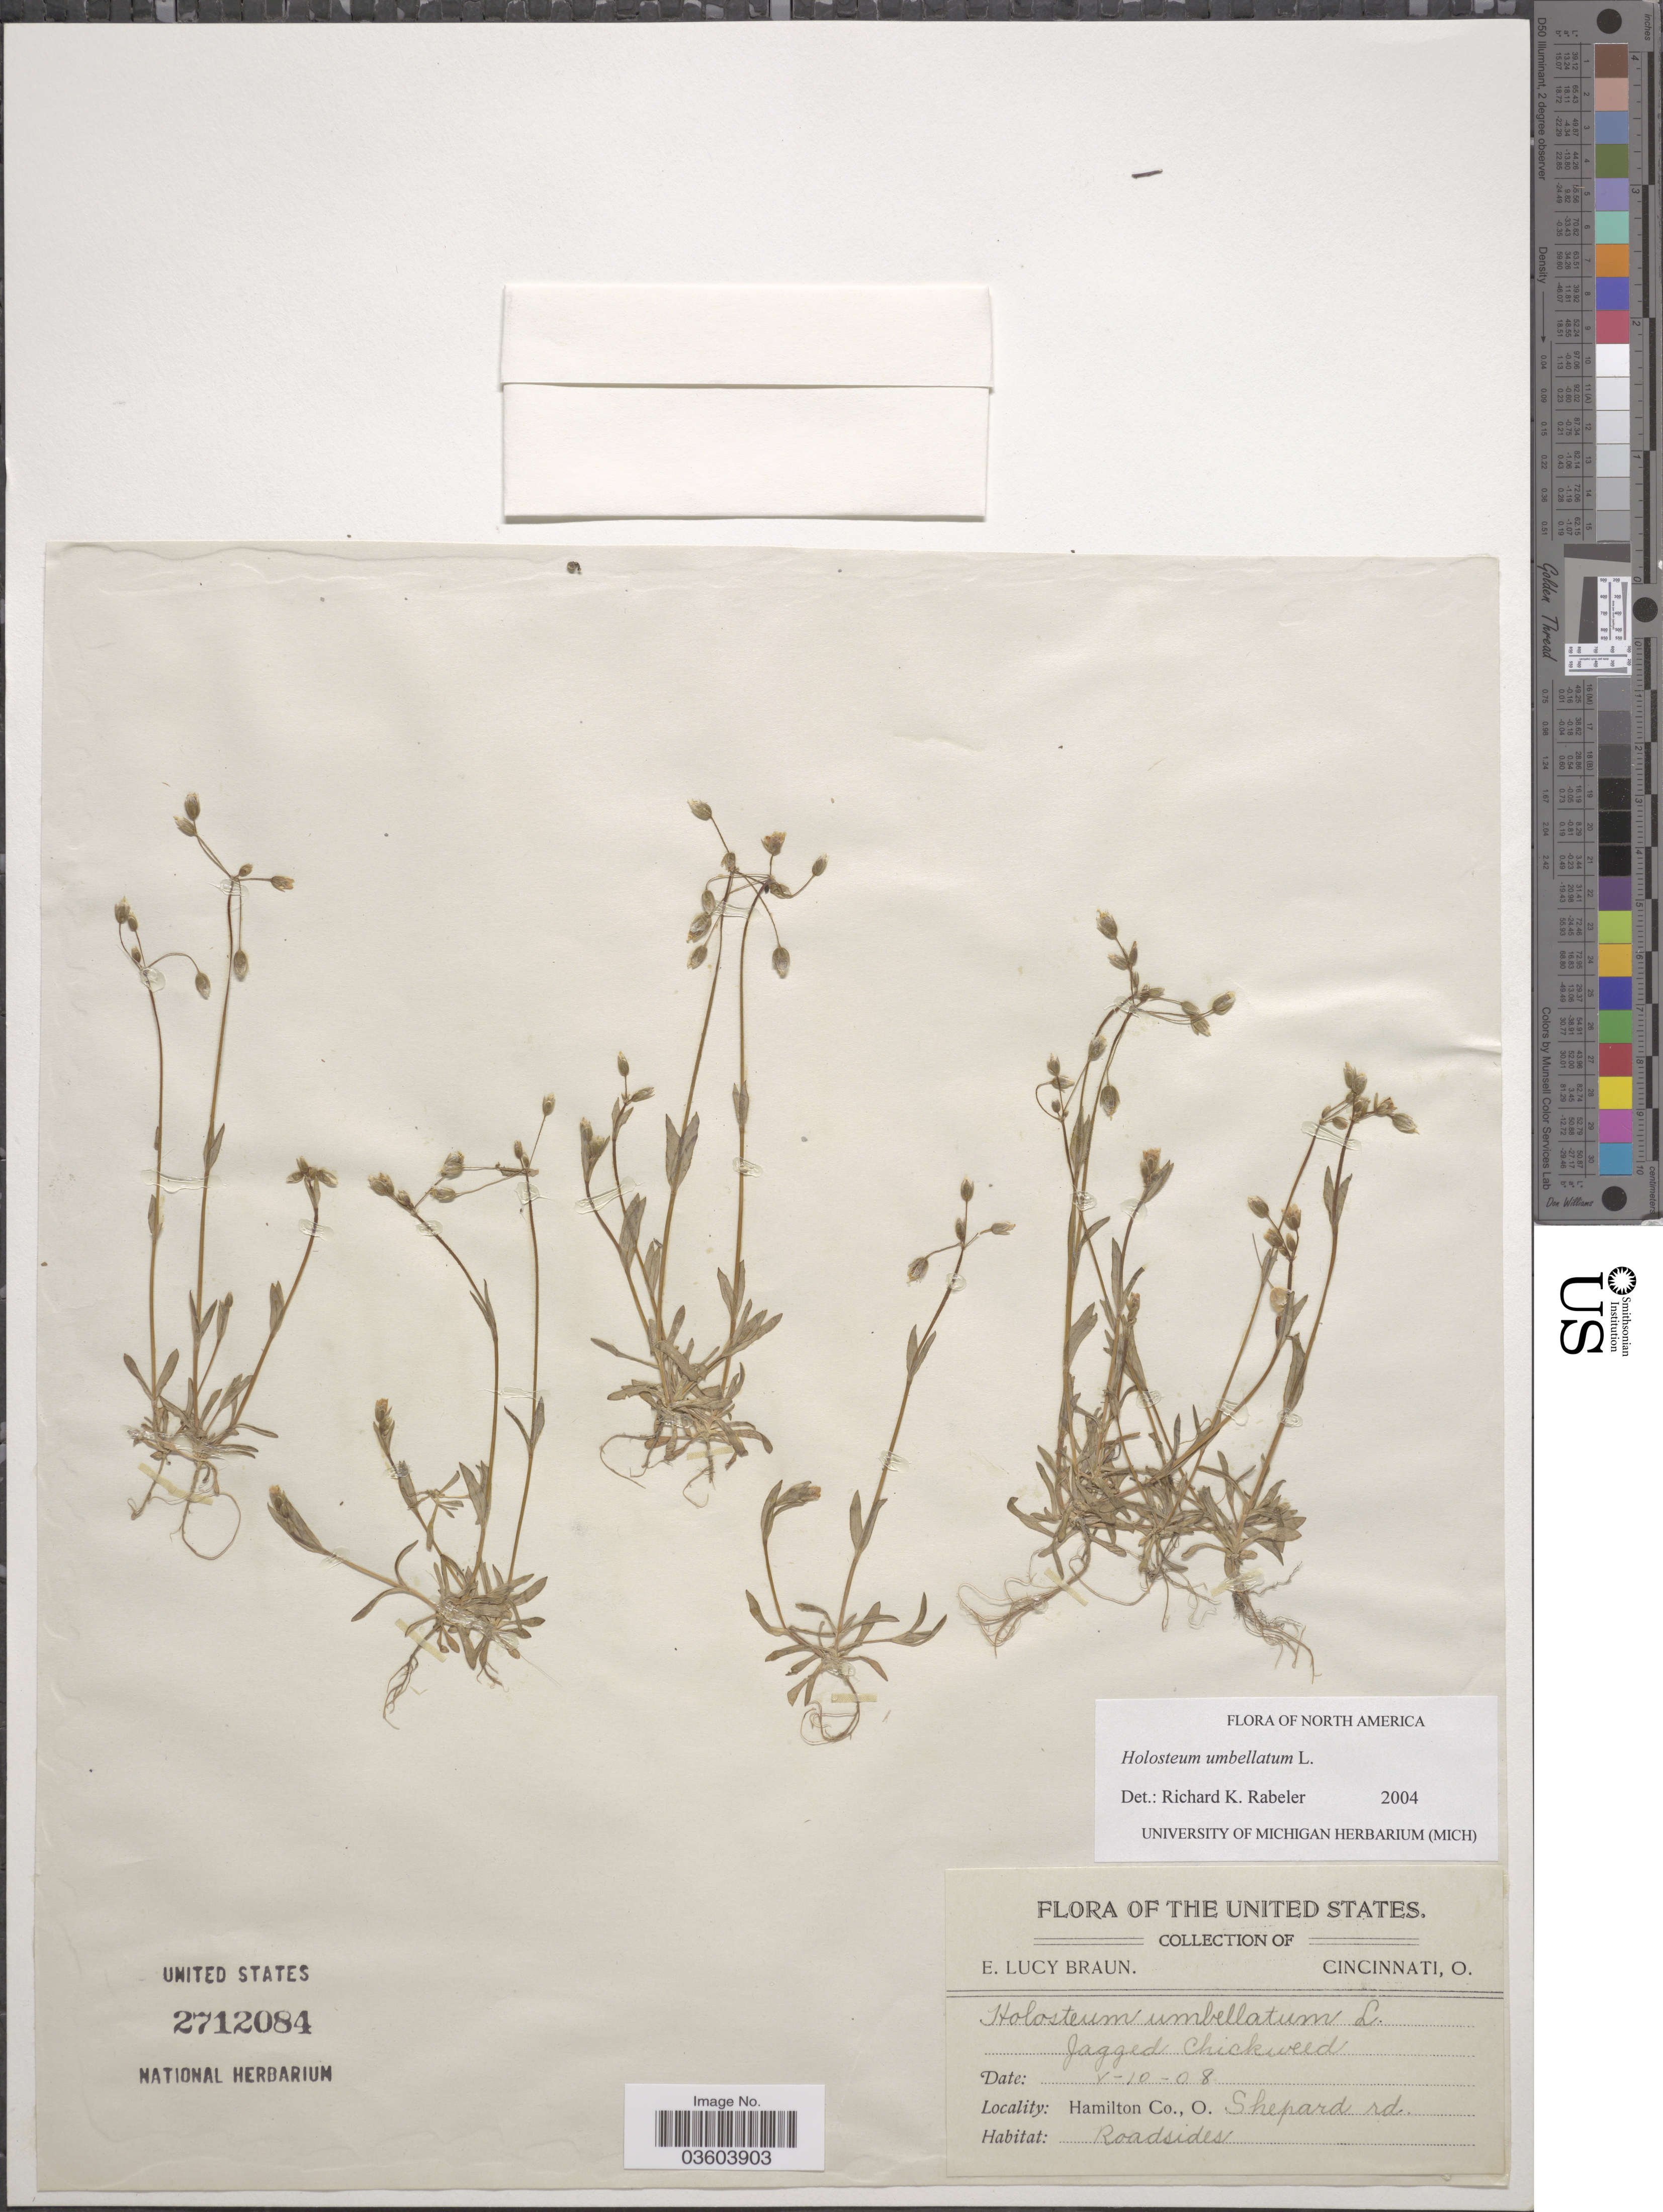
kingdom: Plantae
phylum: Tracheophyta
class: Magnoliopsida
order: Caryophyllales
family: Caryophyllaceae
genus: Holosteum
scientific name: Holosteum umbellatum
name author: L.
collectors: E. L. Braun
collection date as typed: Transcribed d/m/y: 10/5/8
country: United States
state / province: Ohio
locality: Hamilton Co. Shepard rd.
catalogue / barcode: US 2712084